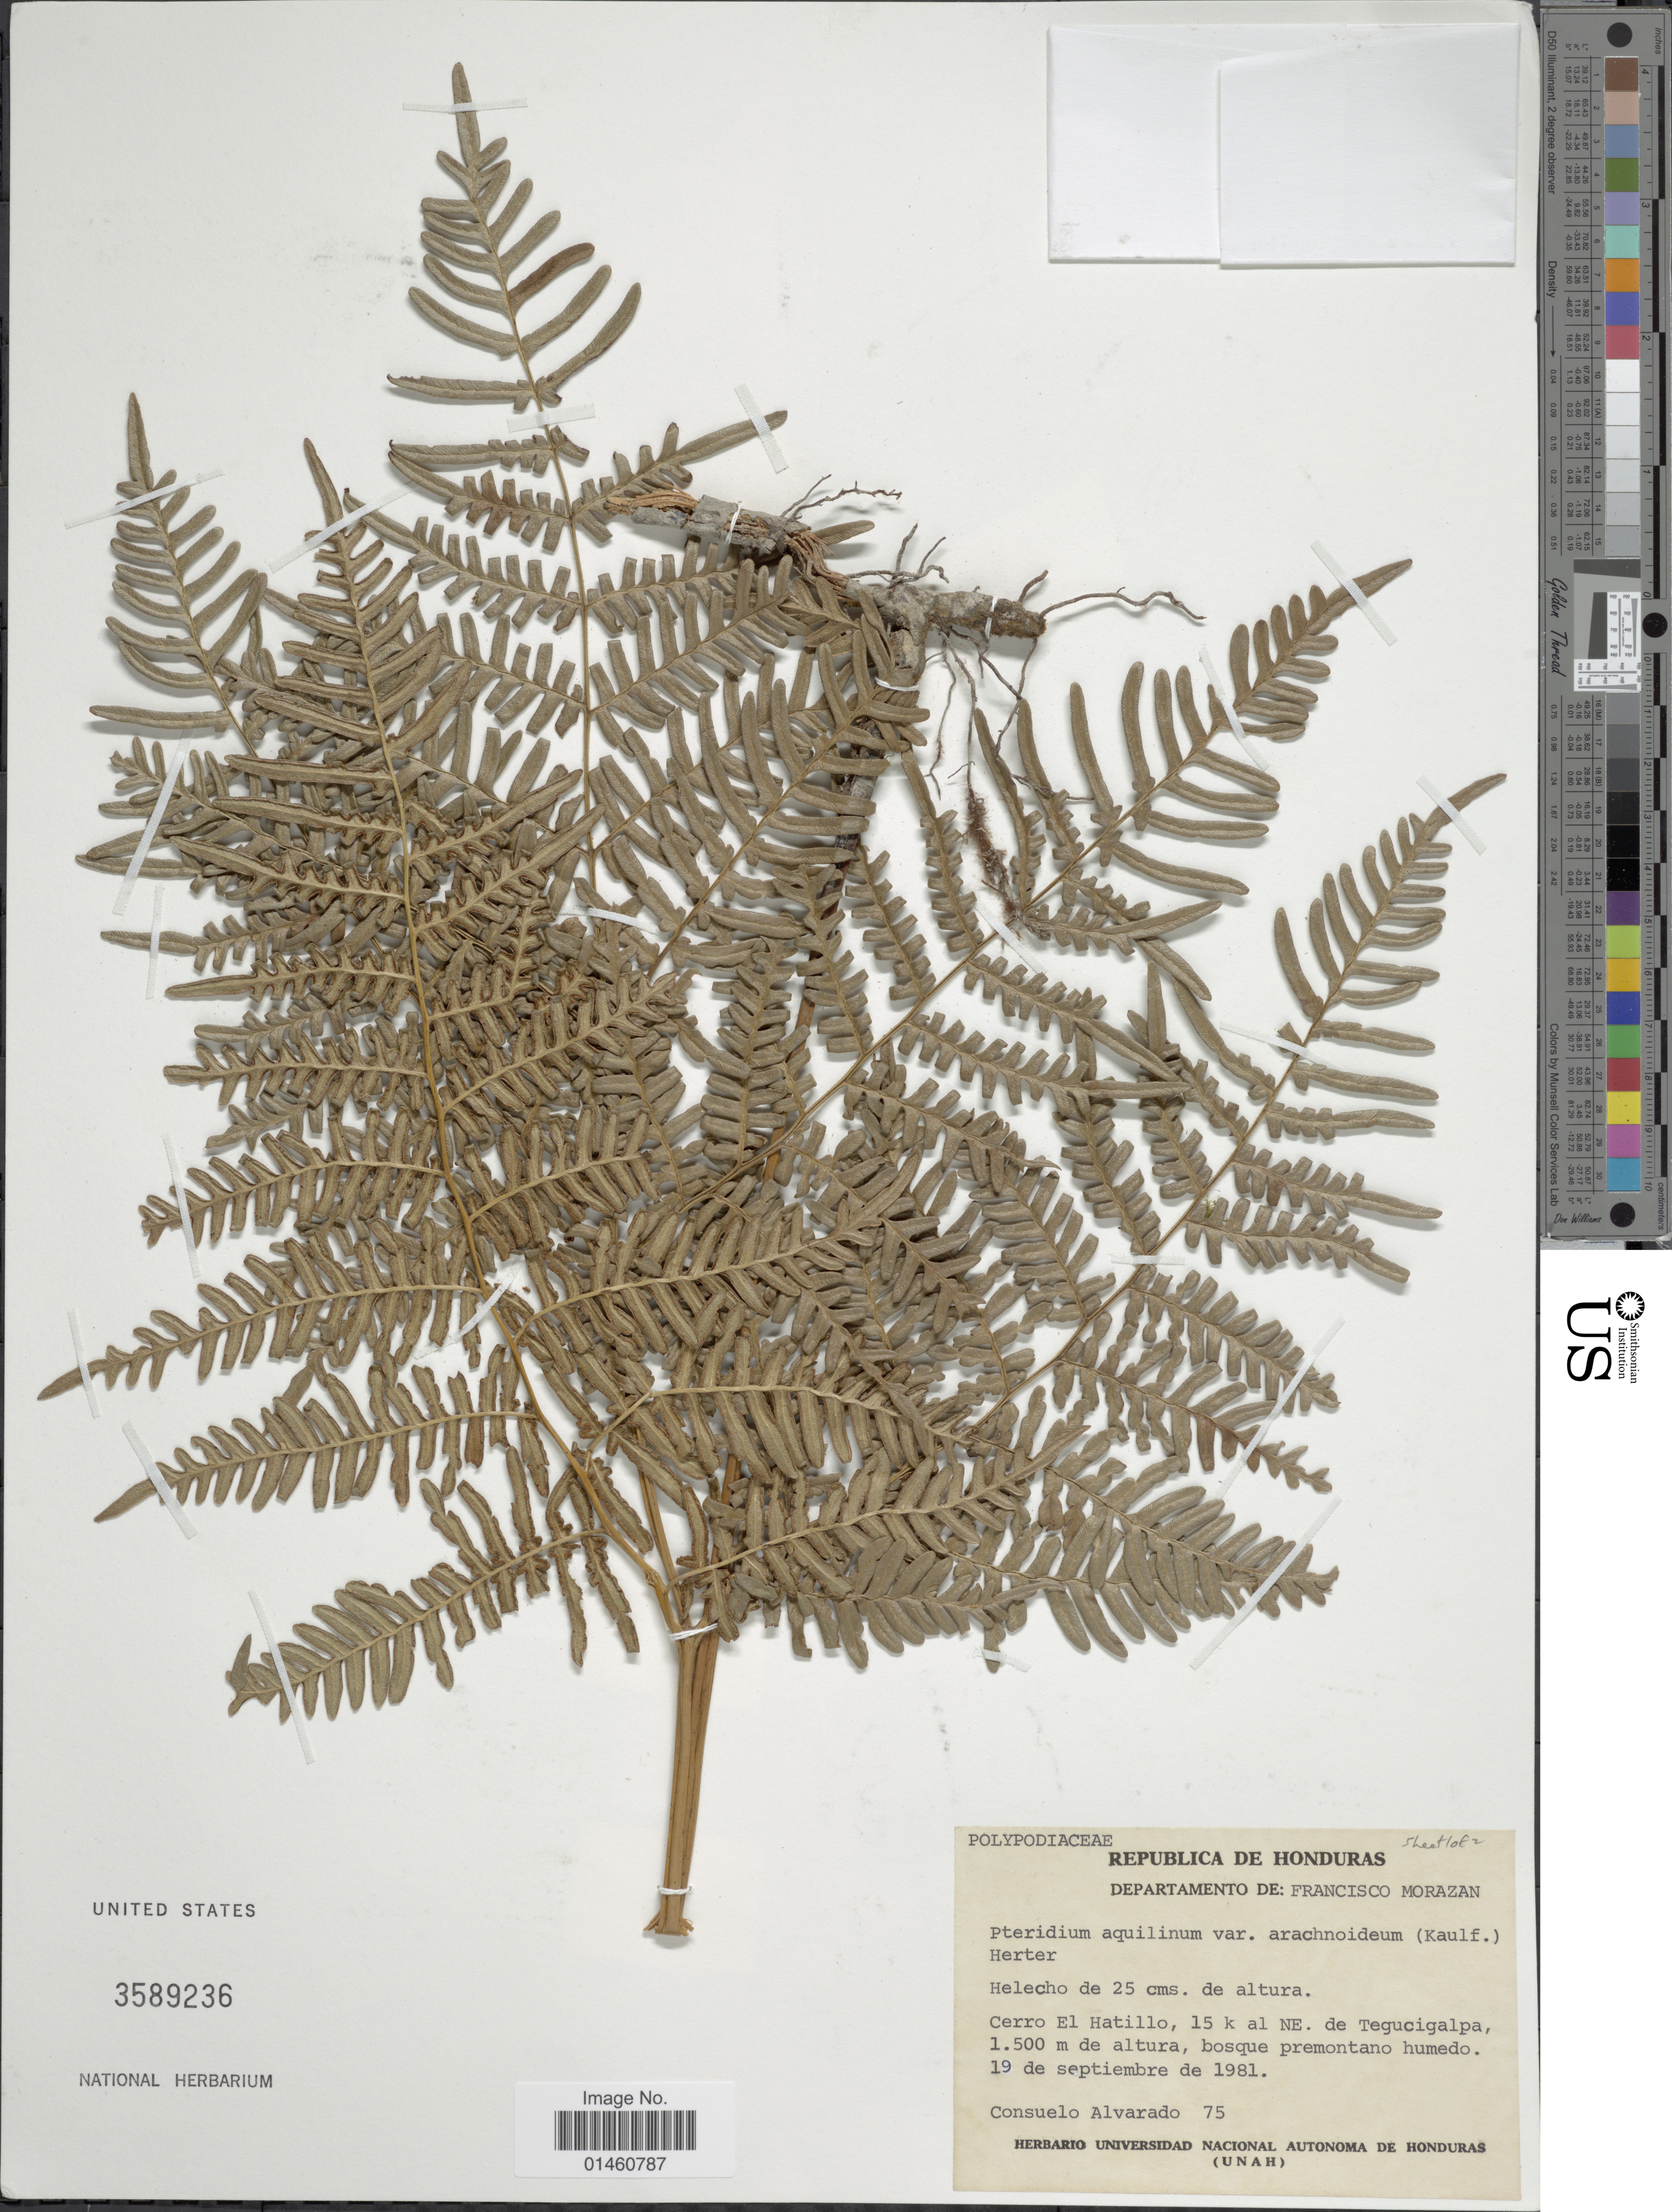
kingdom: Plantae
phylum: Tracheophyta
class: Polypodiopsida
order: Polypodiales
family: Dennstaedtiaceae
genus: Pteridium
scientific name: Pteridium aquilinum var. arachnoideum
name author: (Kaulf.) Herter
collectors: C. Alvarado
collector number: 75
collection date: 1981-09-19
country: Honduras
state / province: Fco. Morazán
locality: Cerro El Hatillo, 15 k al NE. de Tegucigalpa.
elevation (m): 1500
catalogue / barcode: US 3589236